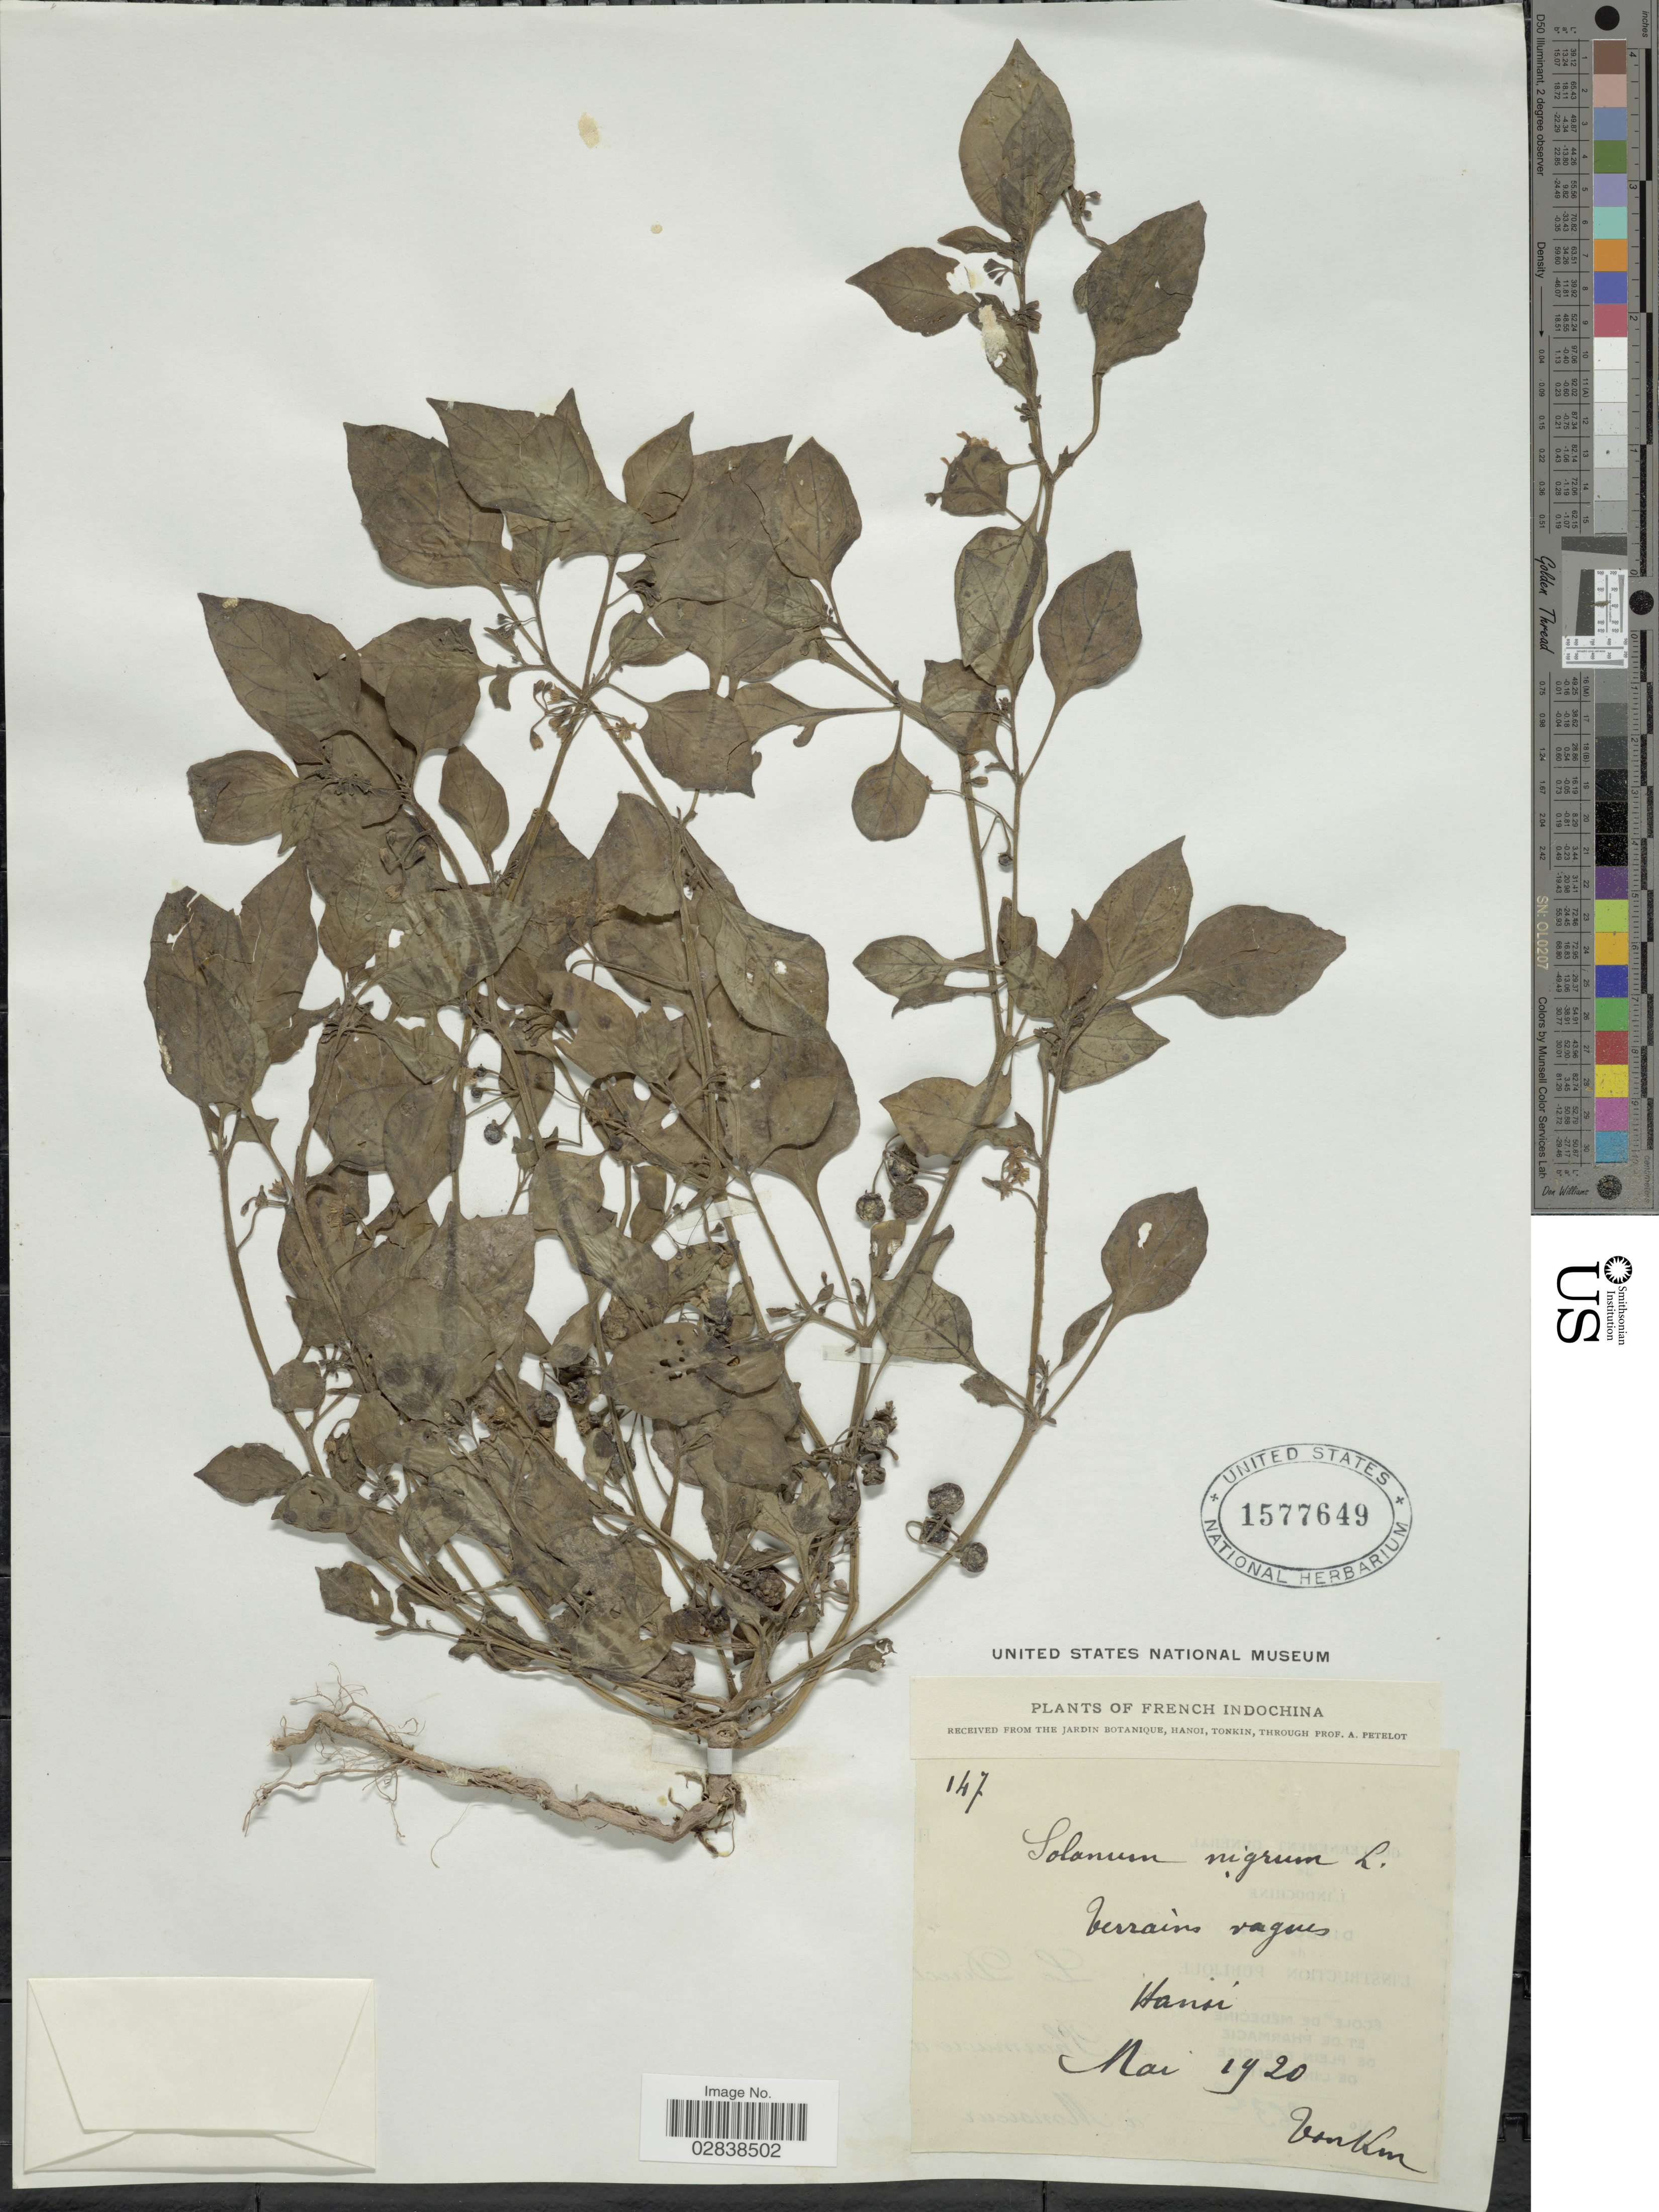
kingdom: Plantae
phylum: Tracheophyta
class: Magnoliopsida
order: Solanales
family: Solanaceae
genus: Solanum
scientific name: Solanum nigrum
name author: L.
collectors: A. Petelot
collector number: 147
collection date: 1920-05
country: Vietnam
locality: Tonkin. French Indochina, terrains vagues, Hansi.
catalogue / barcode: US 1577649